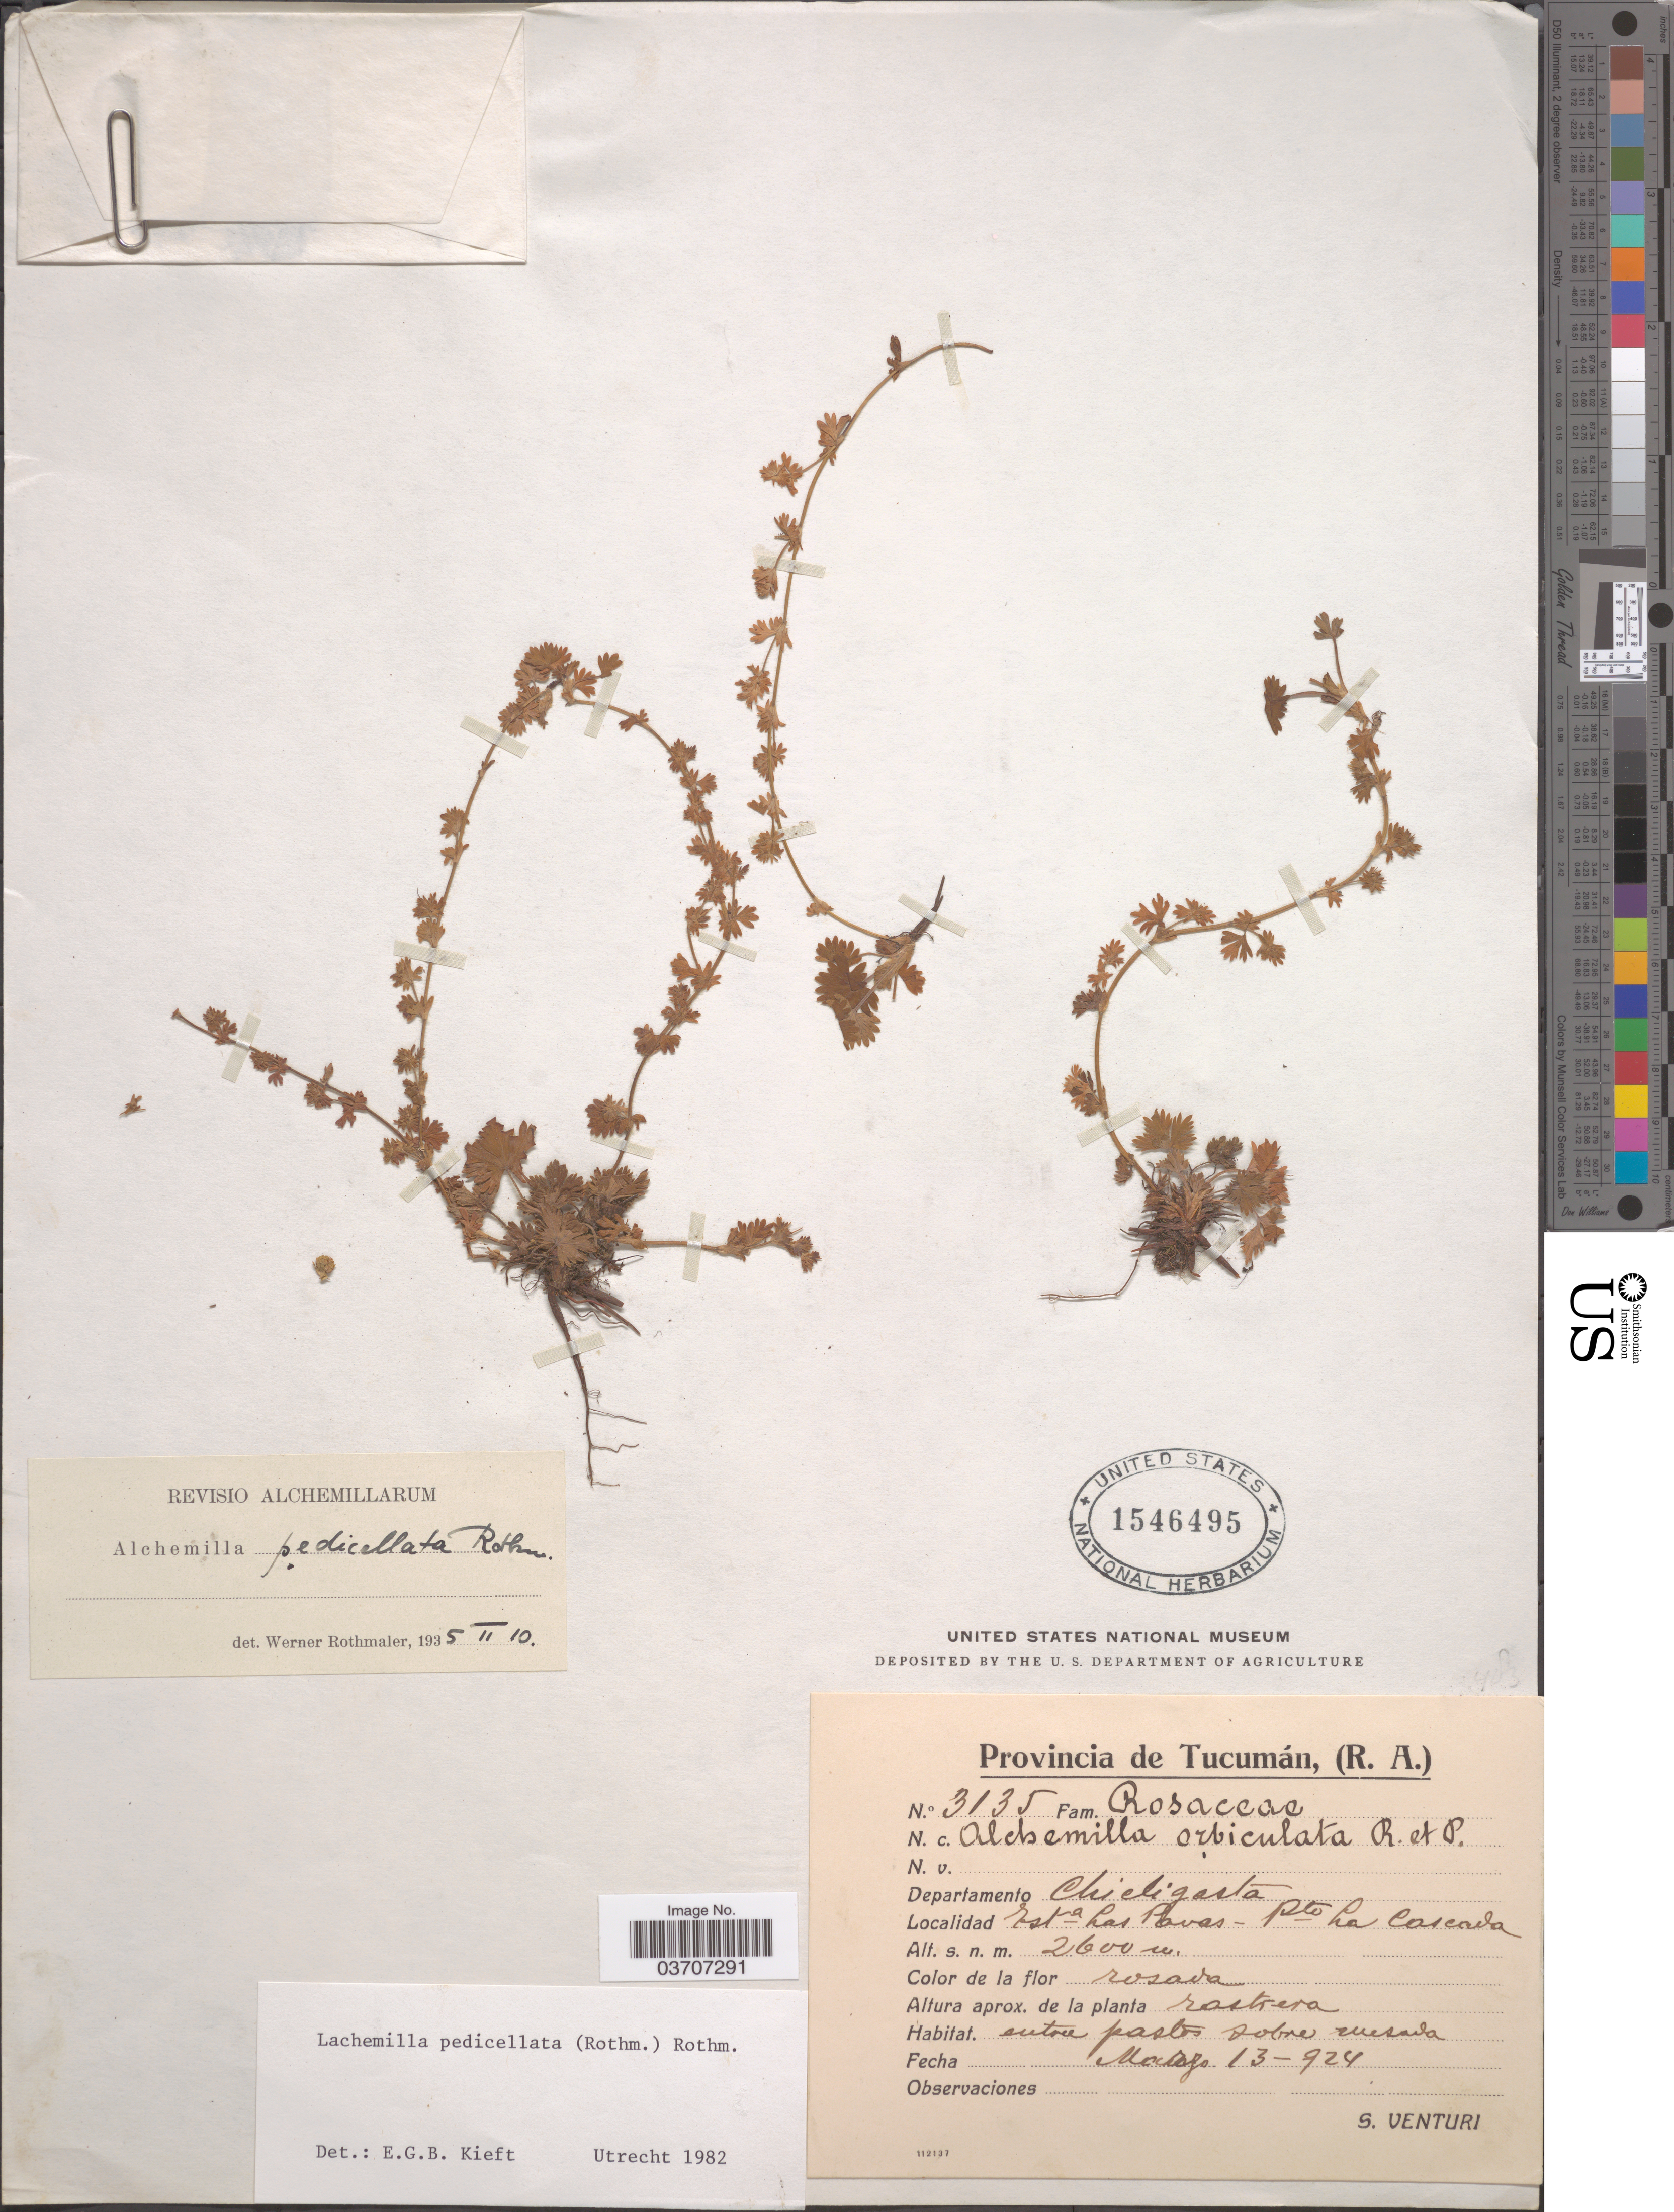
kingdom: Plantae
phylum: Tracheophyta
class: Magnoliopsida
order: Rosales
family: Rosaceae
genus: Lachemilla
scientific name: Lachemilla pedicellata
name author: Rothm.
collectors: S. Venturi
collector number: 3135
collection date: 1924-03-13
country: Argentina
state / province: Tucuman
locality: Departamento Chicligasta. Esta Las Pavas - Pto La Cascada.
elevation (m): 2600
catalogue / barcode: US 1546495